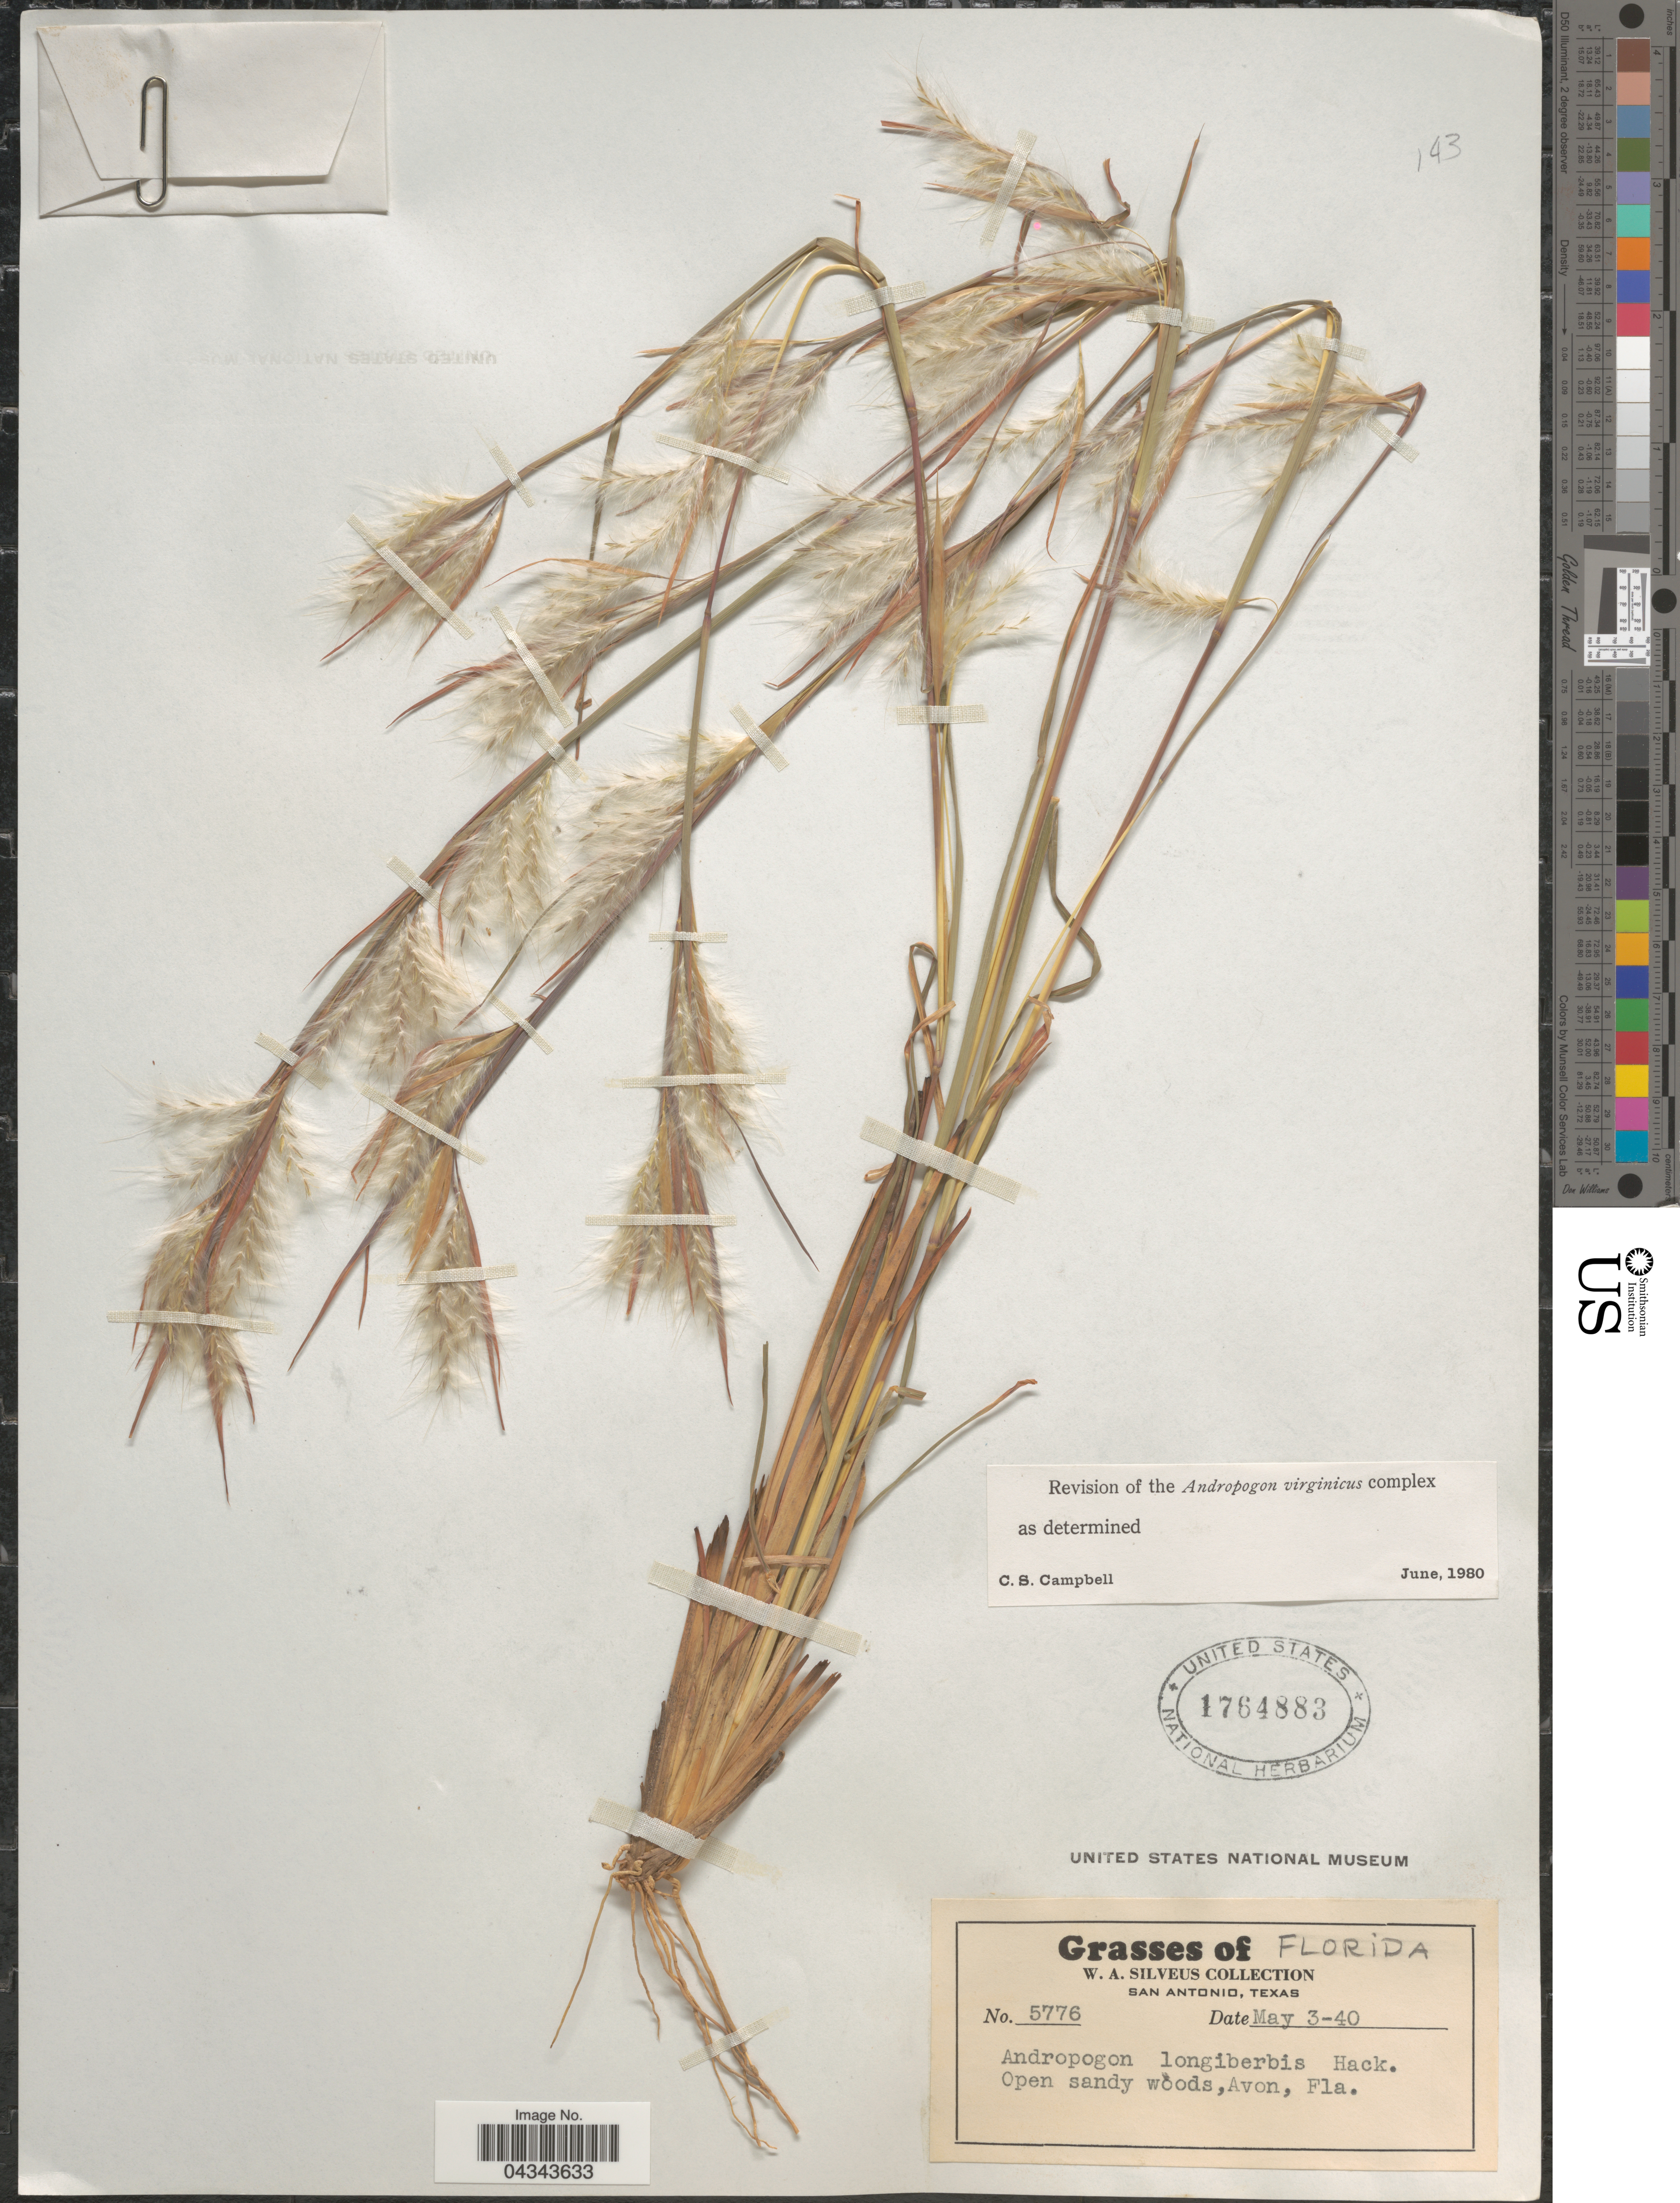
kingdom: Plantae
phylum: Tracheophyta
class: Liliopsida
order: Poales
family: Poaceae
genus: Andropogon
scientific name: Andropogon longiberbis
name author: Hack.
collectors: W. Silveus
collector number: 5776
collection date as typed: Transcribed d/m/y: 3/5/40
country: United States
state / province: Florida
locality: Open sandy woods,Avon.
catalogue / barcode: US 1764883